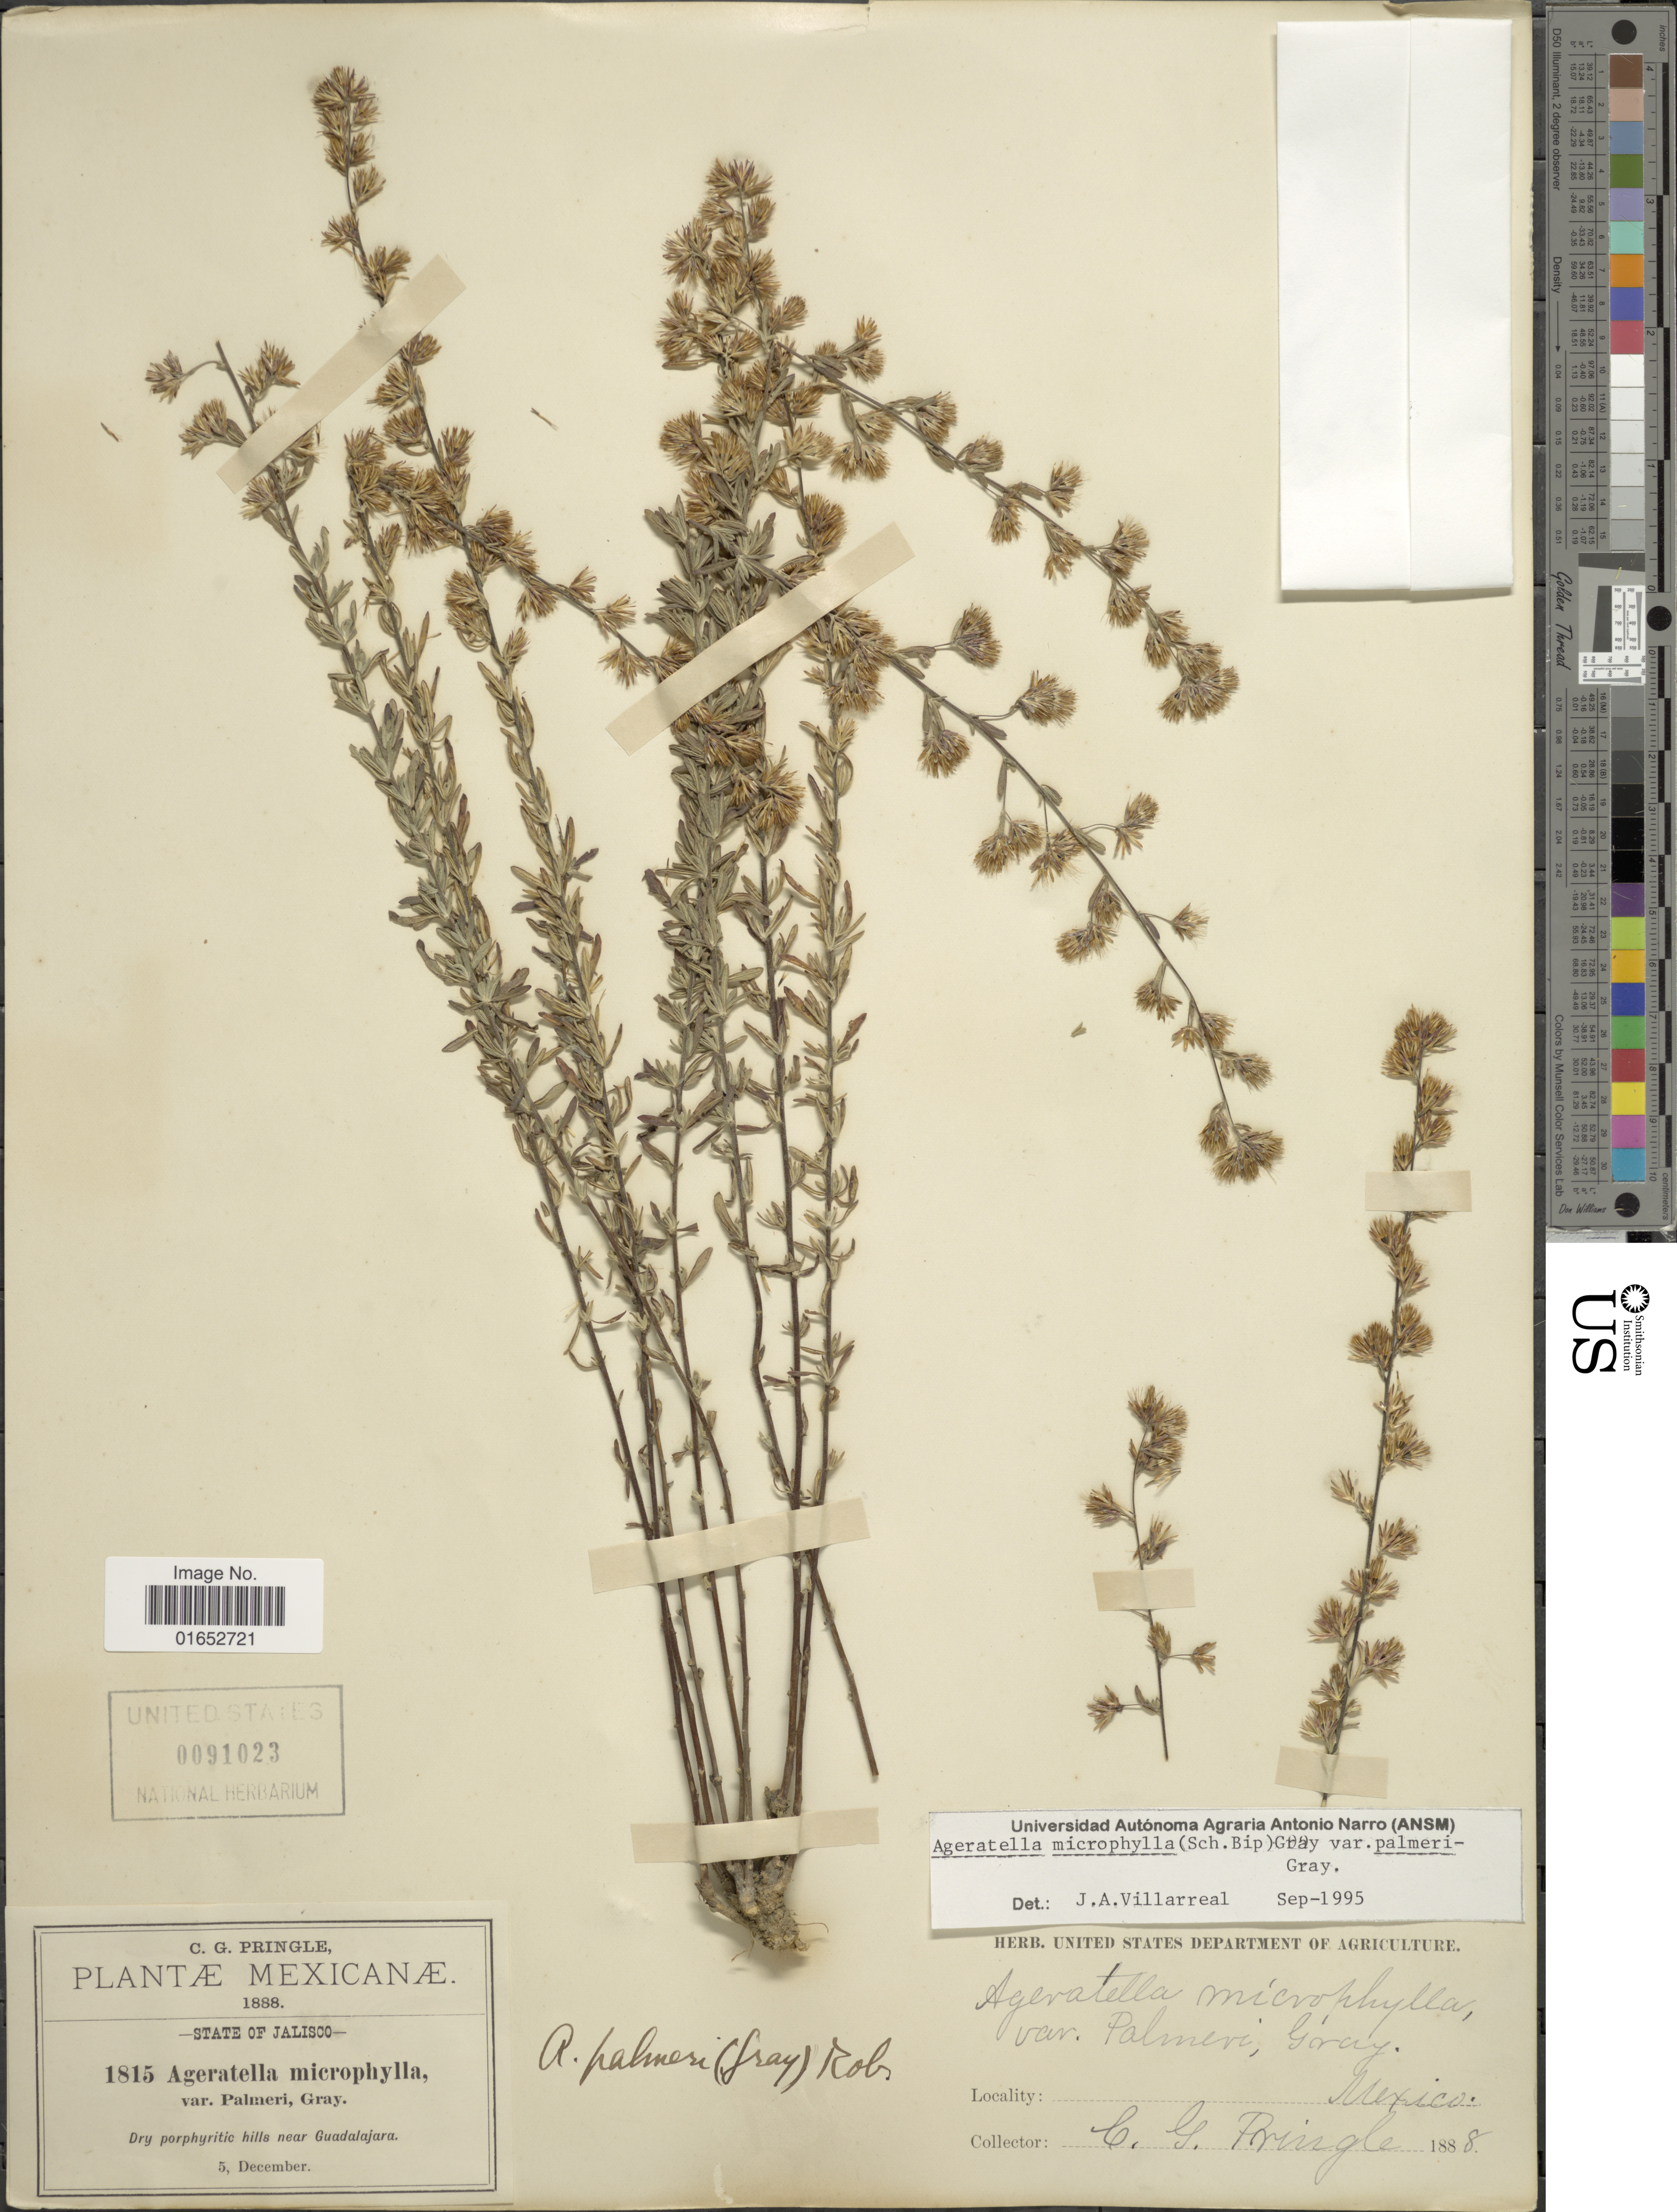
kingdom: Plantae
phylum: Tracheophyta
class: Magnoliopsida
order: Asterales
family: Asteraceae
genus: Ageratella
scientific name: Ageratella palmeri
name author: (A. Gray) B.L. Rob.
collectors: C. G. Pringle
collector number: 1815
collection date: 1888-12-05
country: Mexico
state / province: Jalisco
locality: Dry porphyrtic hills near Guadalajara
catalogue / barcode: US 91023